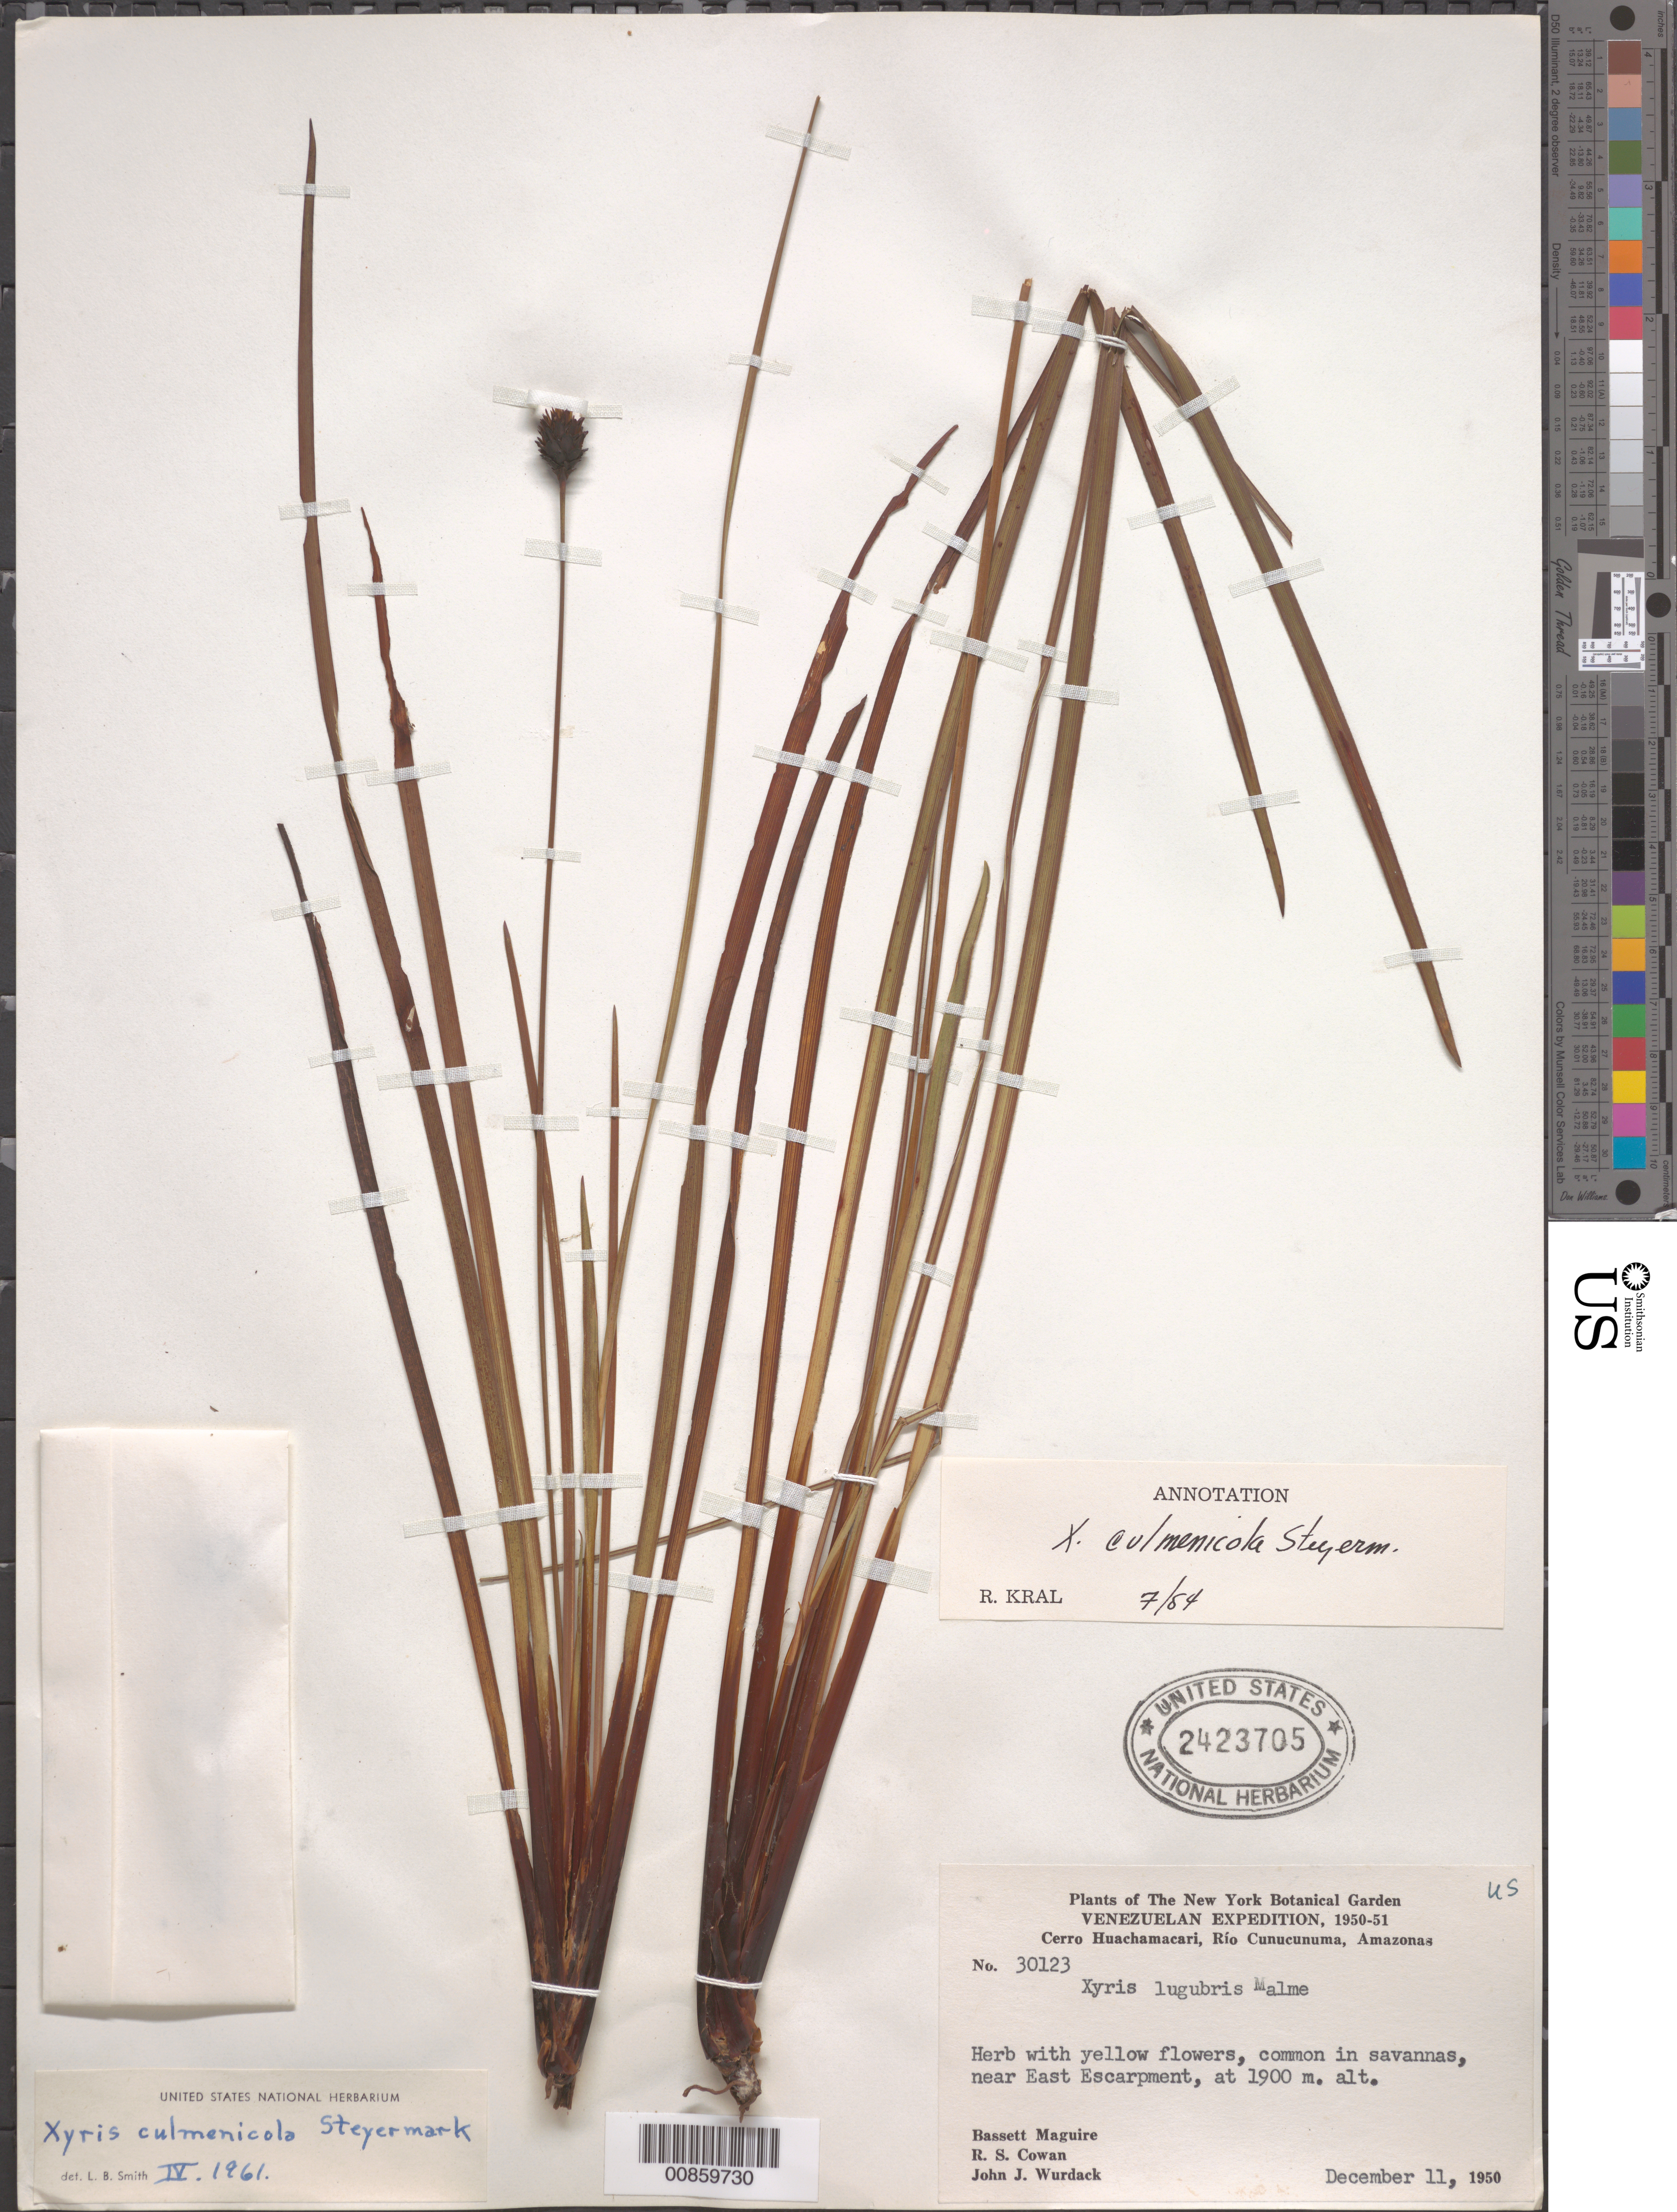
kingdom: Plantae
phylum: Tracheophyta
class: Liliopsida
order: Poales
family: Xyridaceae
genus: Xyris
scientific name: Xyris culmenicola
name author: Steyerm.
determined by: Kral, Robert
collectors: B. Maguire, R. S. Cowan & J. J. Wurdack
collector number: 30123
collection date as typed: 11-Dec-50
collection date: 1950-12-11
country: Venezuela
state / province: Amazonas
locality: Cerro Huachamacari, Río Cunucunuma, near East Escarpment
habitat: Savanna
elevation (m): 1900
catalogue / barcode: US 2423705